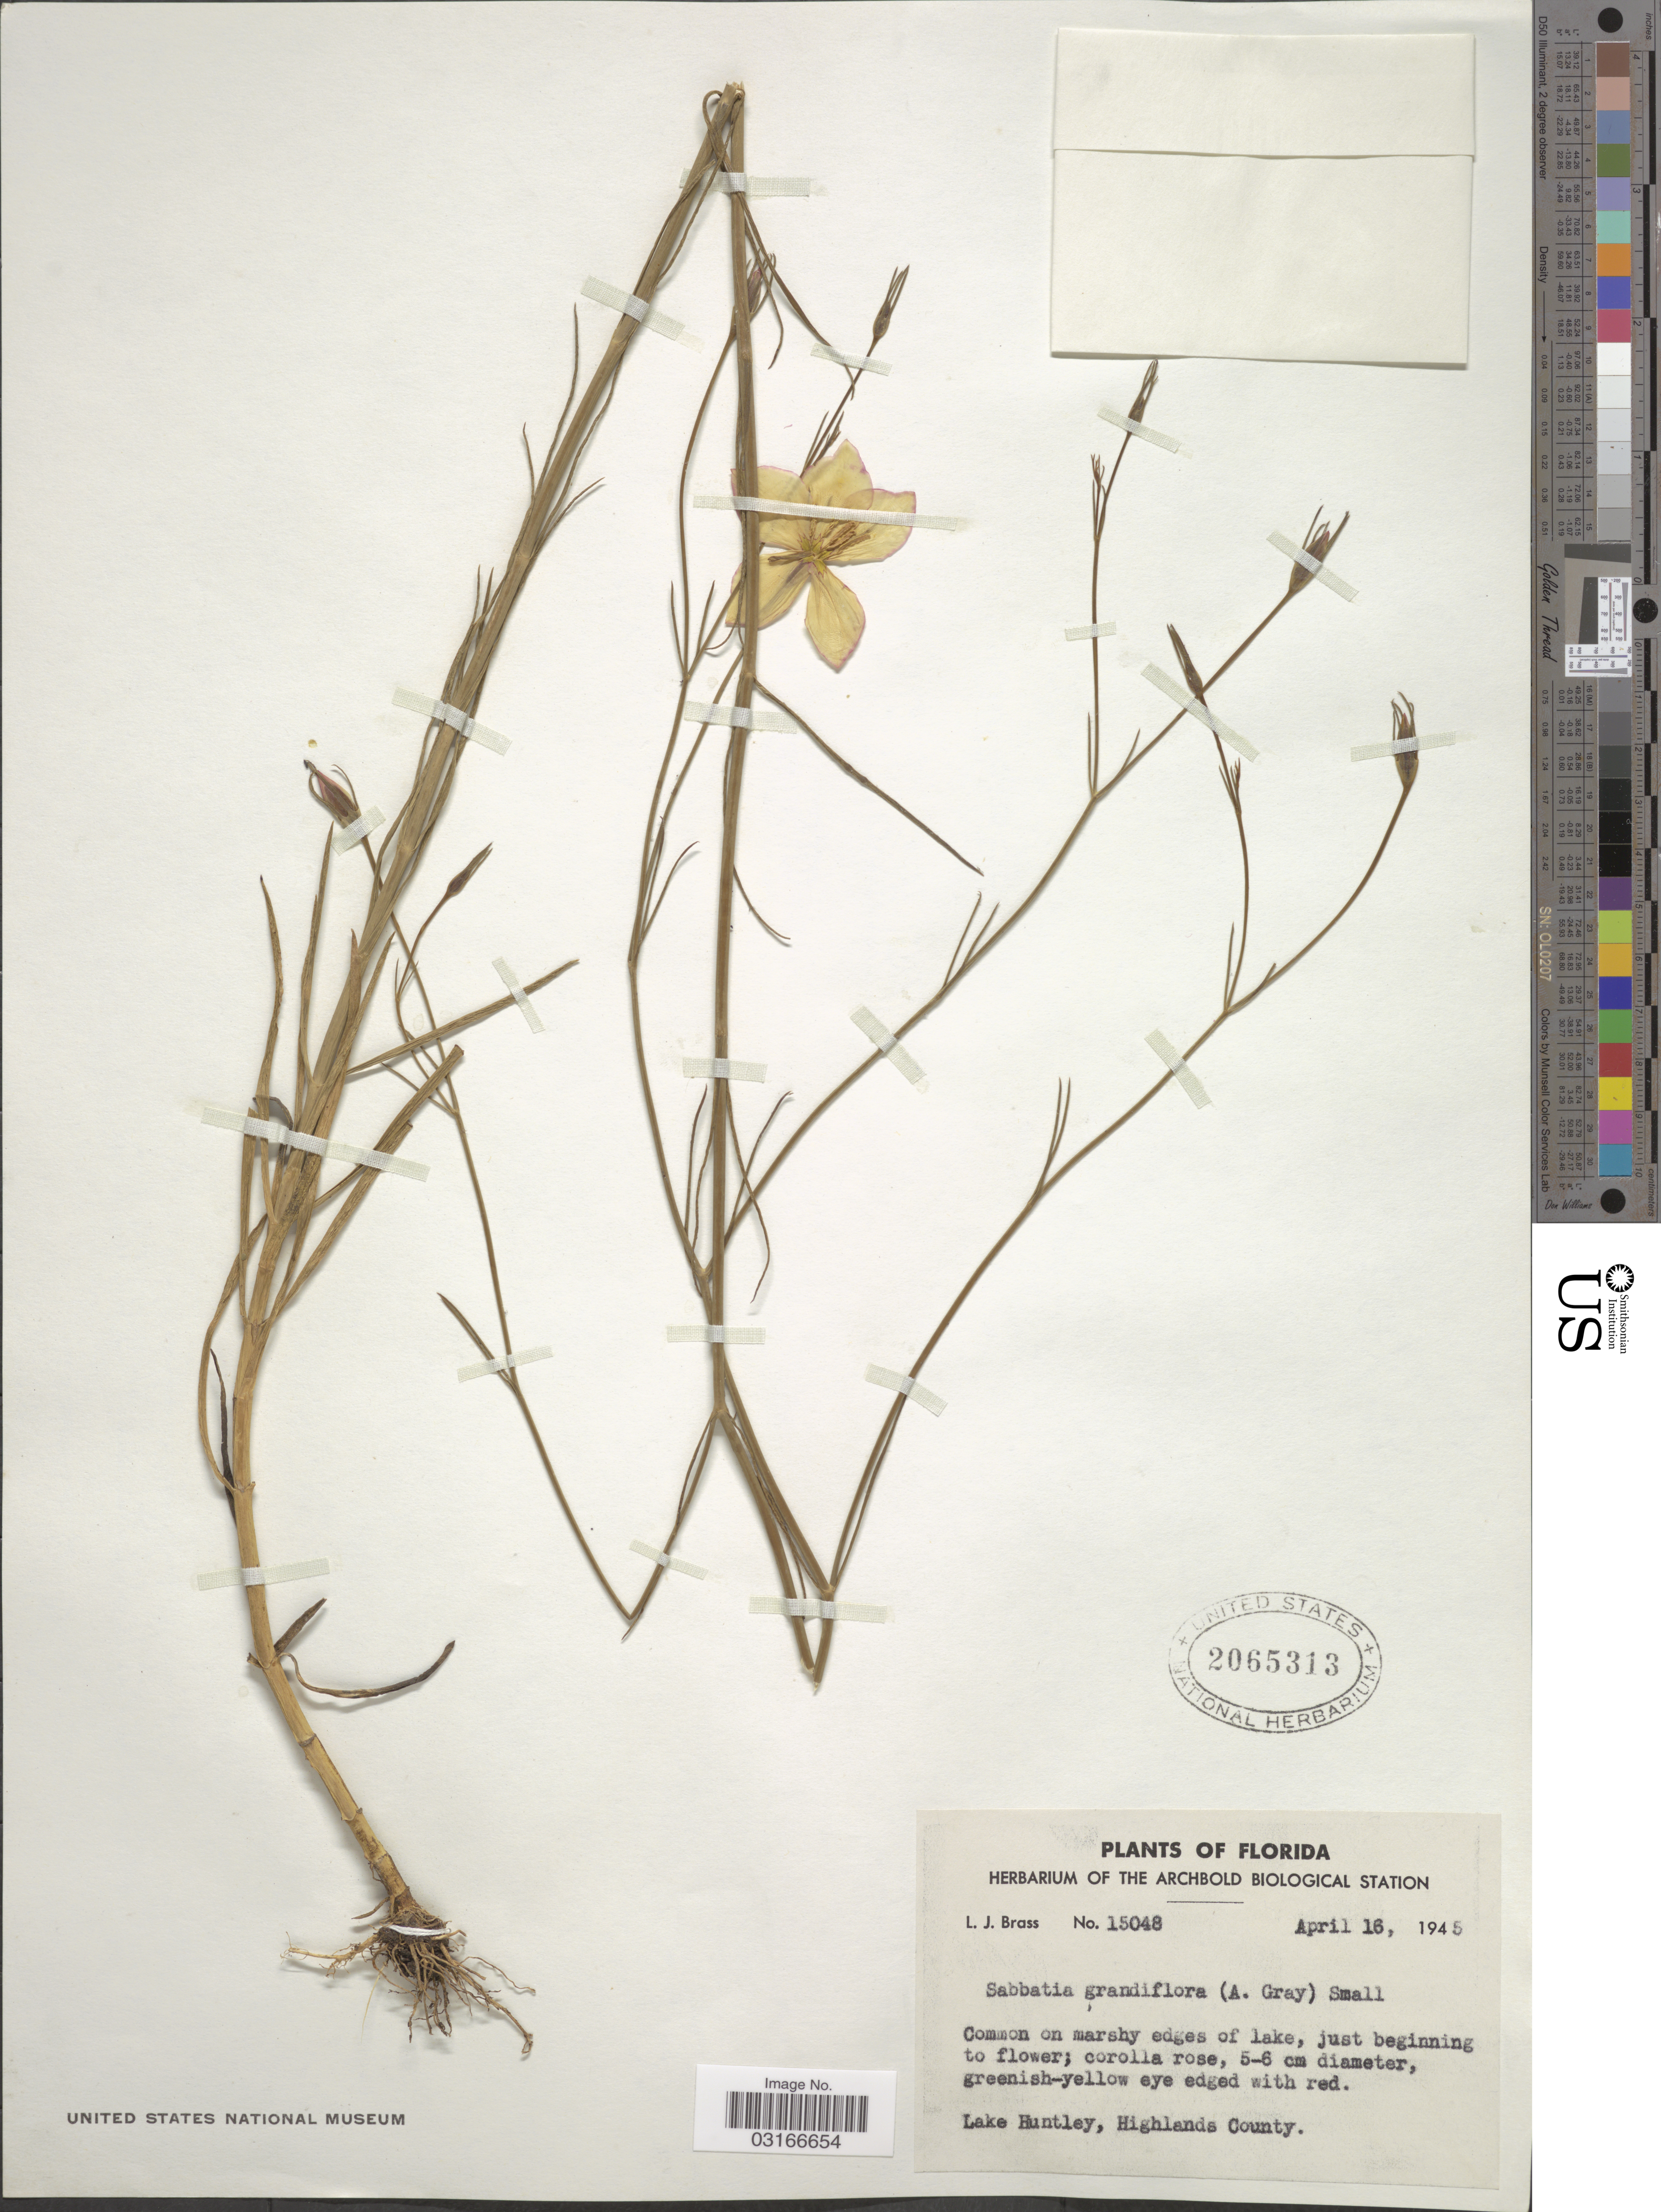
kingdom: Plantae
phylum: Tracheophyta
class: Magnoliopsida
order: Gentianales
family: Gentianaceae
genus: Sabatia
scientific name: Sabatia grandiflora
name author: (A. Gray) Small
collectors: L. J. Brass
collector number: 15048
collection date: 1945-04-16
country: United States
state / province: Florida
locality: Lake Huntley, Highlands County.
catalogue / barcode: US 2065313